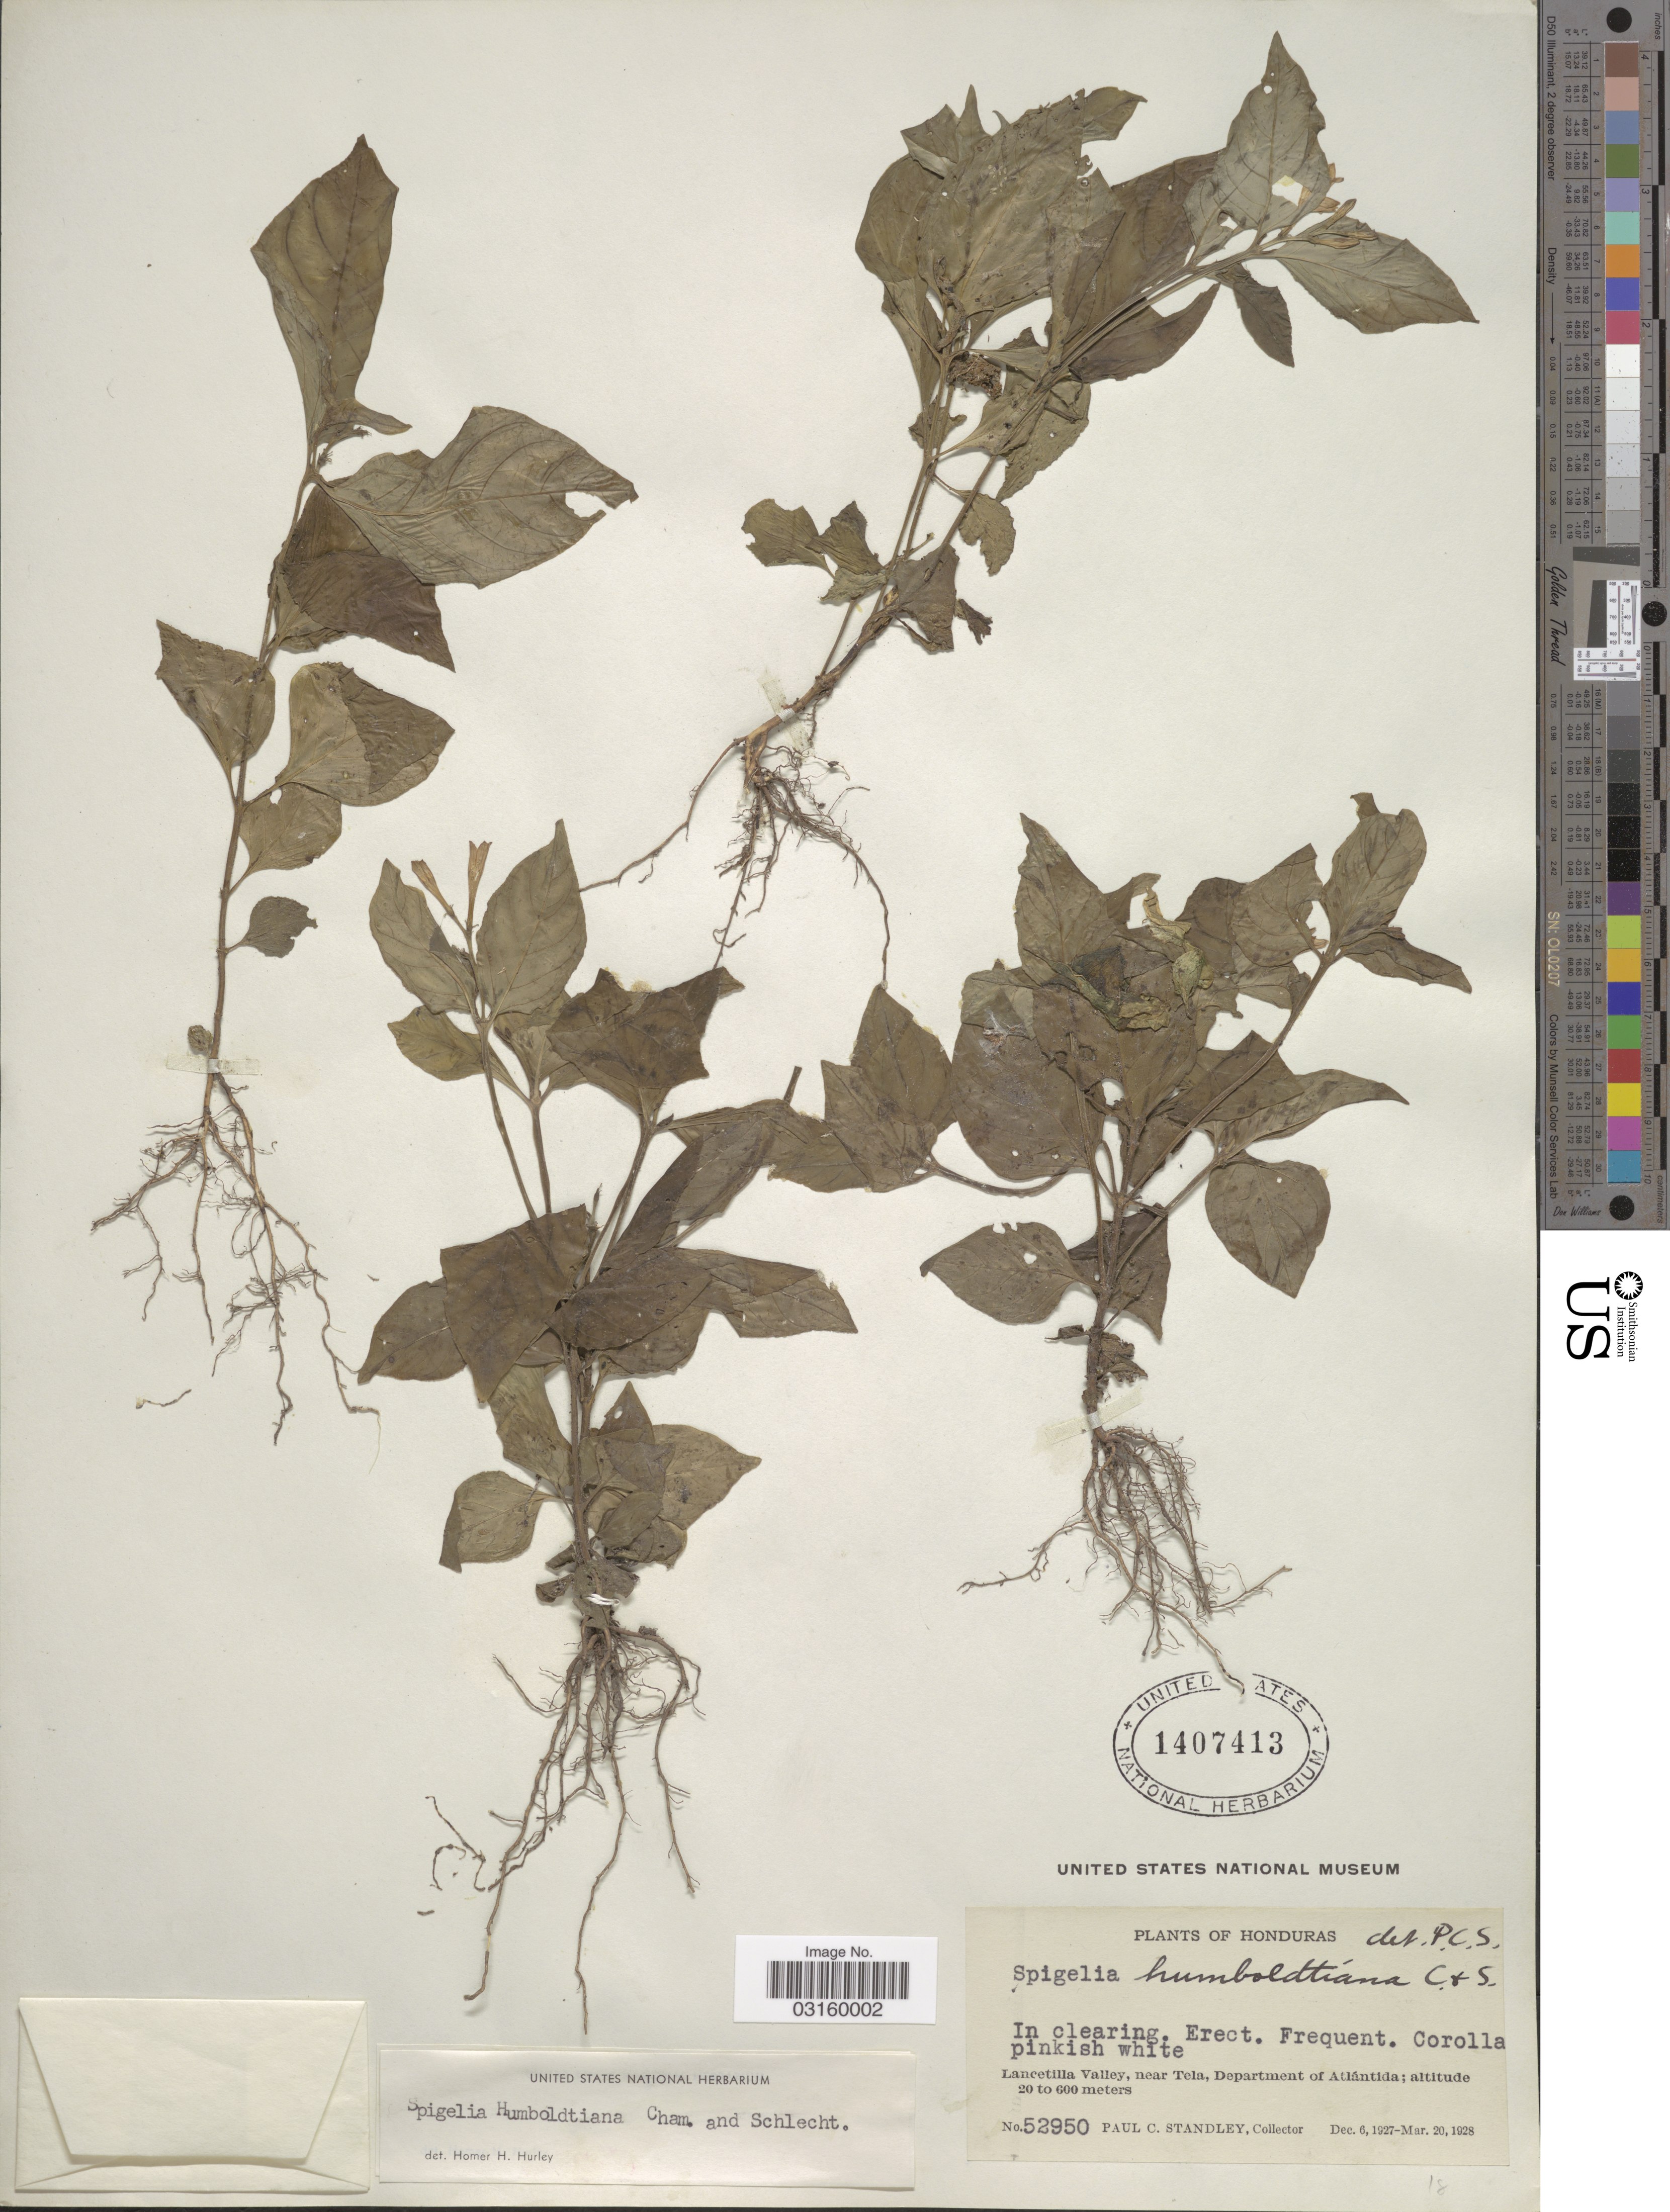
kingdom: Plantae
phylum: Tracheophyta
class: Magnoliopsida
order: Gentianales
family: Loganiaceae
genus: Spigelia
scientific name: Spigelia humboldtiana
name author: Cham. & Schltdl.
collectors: P. C. Standley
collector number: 52950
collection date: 1927-12-06/1928-03-20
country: Honduras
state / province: Atlántida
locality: Lancetilla Valley, near Tela, Department of Atlántida.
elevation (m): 20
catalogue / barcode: US 1407413